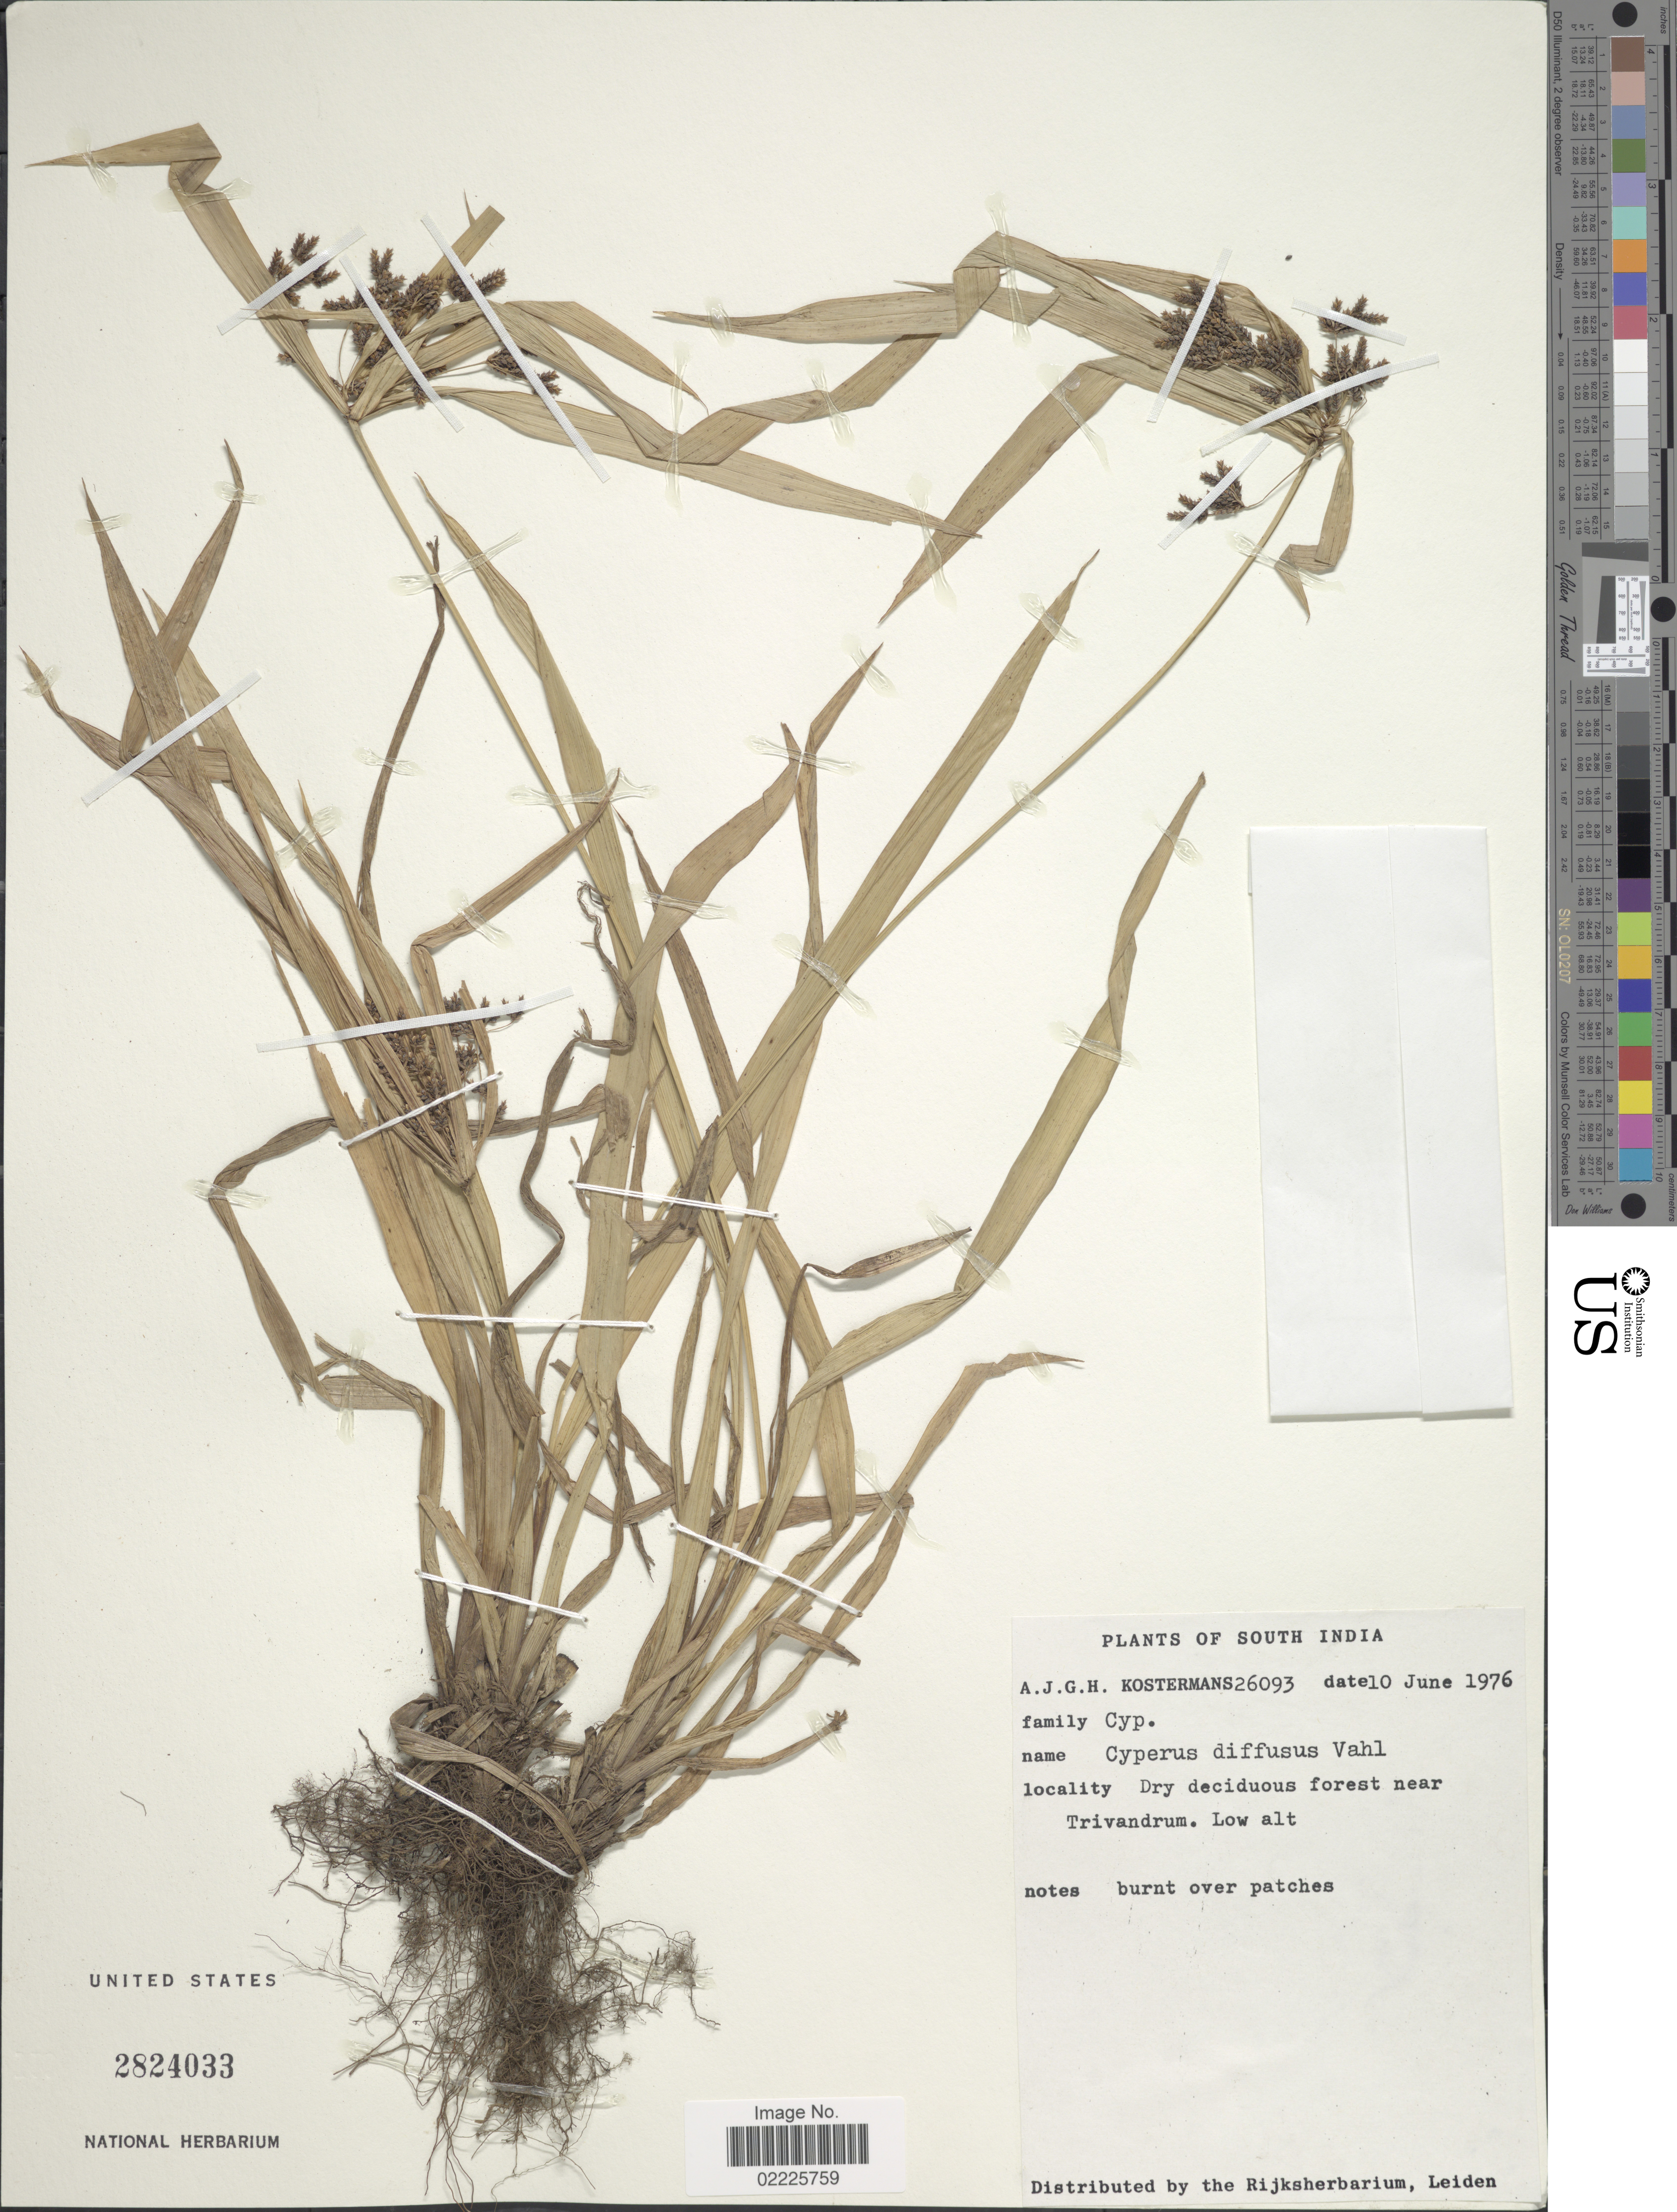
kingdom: Plantae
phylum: Tracheophyta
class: Liliopsida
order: Poales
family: Cyperaceae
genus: Cyperus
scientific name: Cyperus diffusus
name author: Vahl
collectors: A. J. G. Kostermans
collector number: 26093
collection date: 1976-06-10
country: India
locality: South India, burnt over patches.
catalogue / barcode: US 2824033